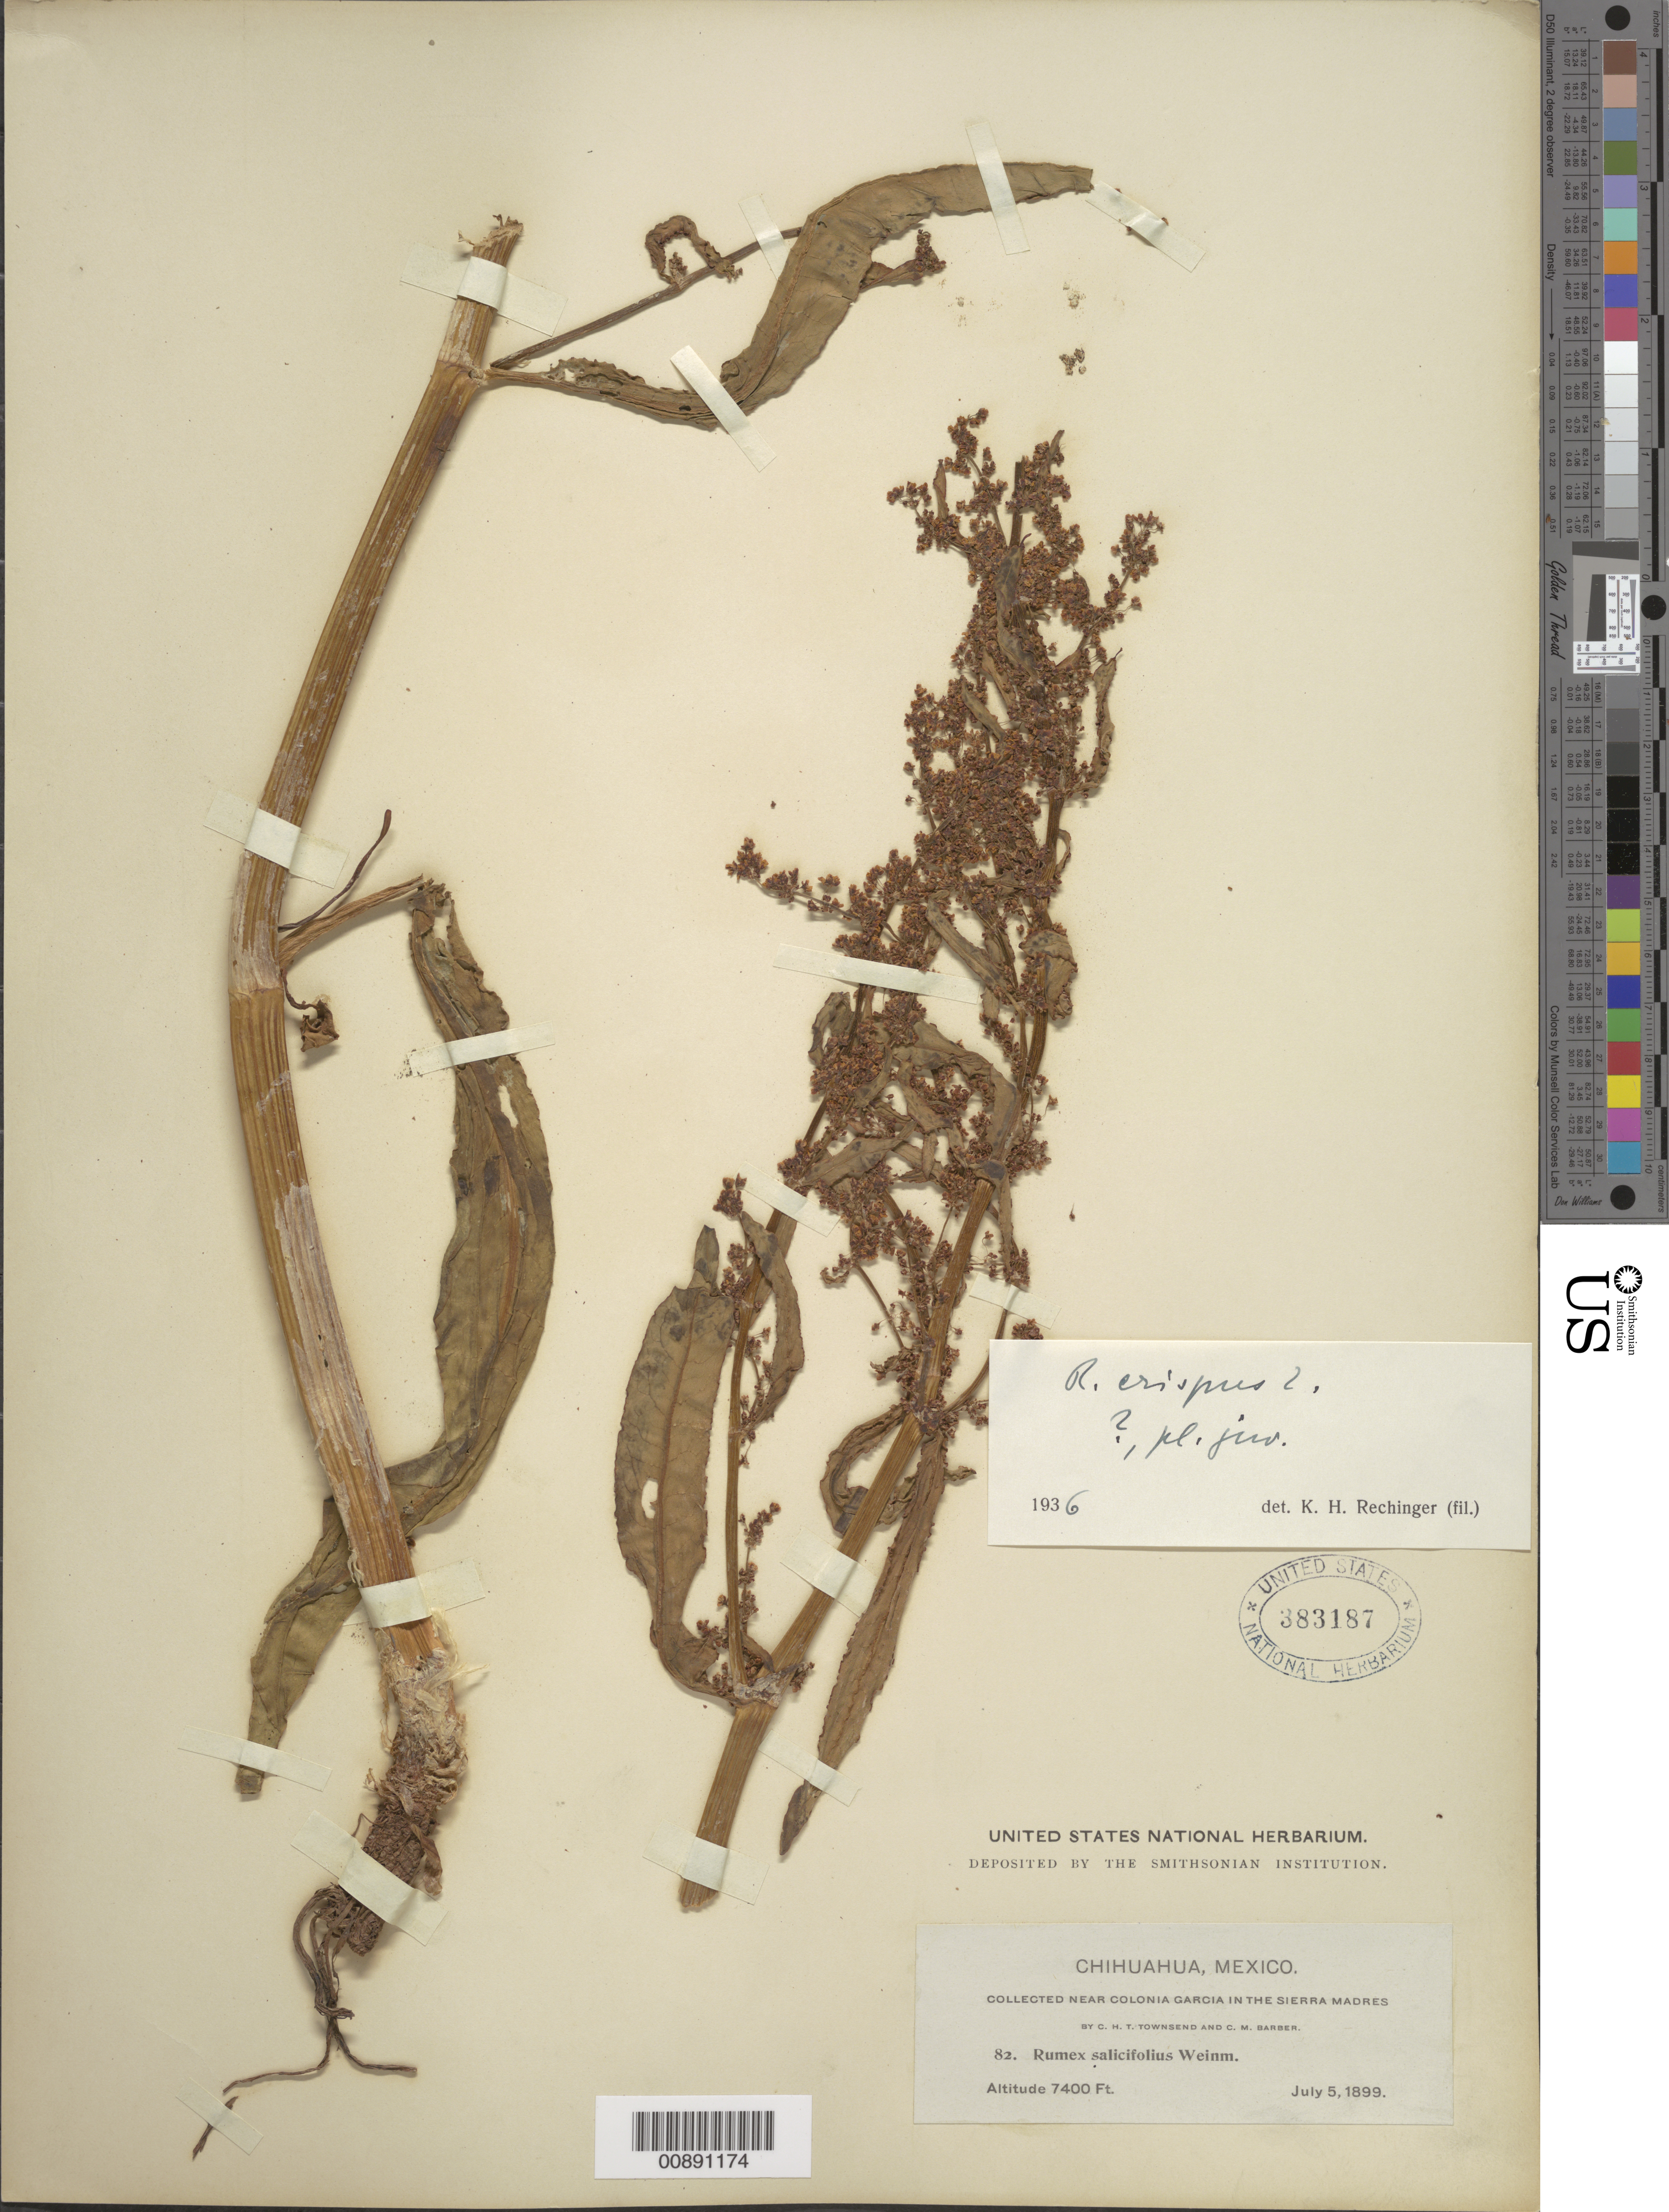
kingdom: Plantae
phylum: Tracheophyta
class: Magnoliopsida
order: Caryophyllales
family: Polygonaceae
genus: Rumex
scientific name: Rumex crispus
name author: L.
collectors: C. H. T. Townsend & C. Barber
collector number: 82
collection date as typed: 05 Jul 1899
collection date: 1899-07-05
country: Mexico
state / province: Chihuahua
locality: Near Colonia García in the Sierra Madre, Chihuahua.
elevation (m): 2256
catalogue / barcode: US 383187